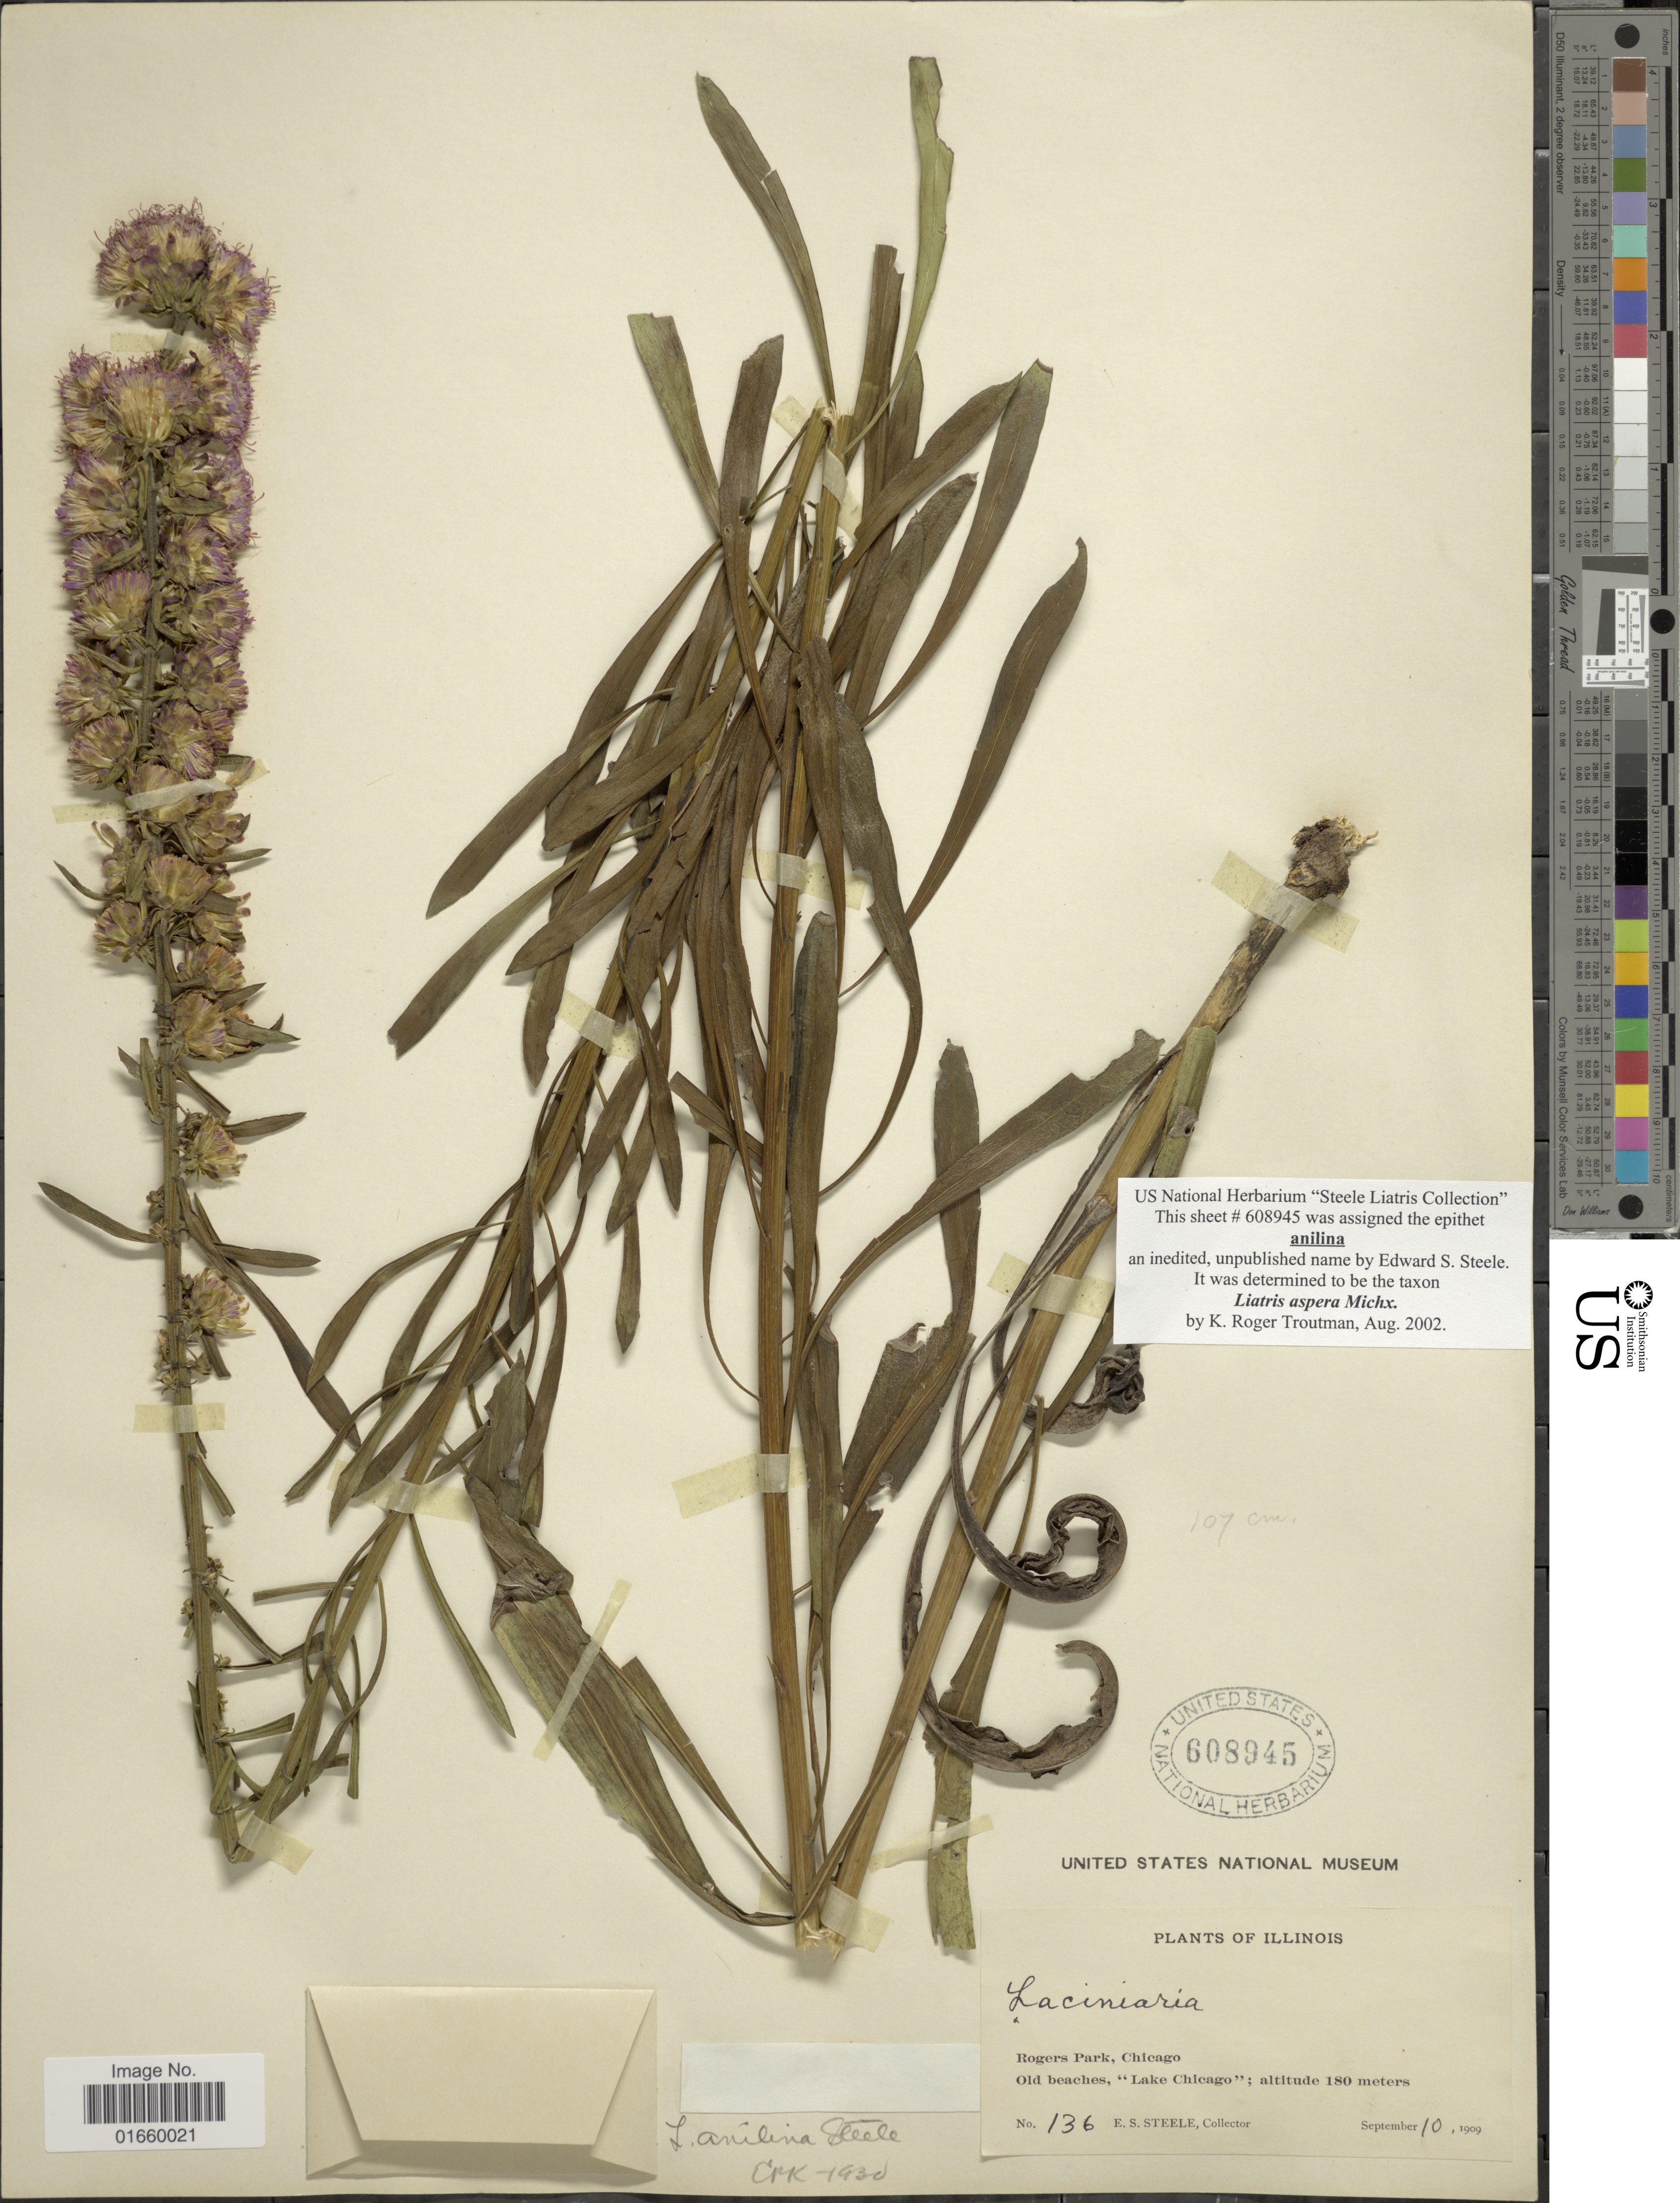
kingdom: Plantae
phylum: Tracheophyta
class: Magnoliopsida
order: Asterales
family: Asteraceae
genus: Liatris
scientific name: Liatris aspera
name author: Michx.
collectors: E. Steele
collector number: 136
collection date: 1909-09-10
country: United States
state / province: Illinois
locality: Rogers Park, Chicago, Old Beaches, "Lake Chicago"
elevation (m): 180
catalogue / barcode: US 608945